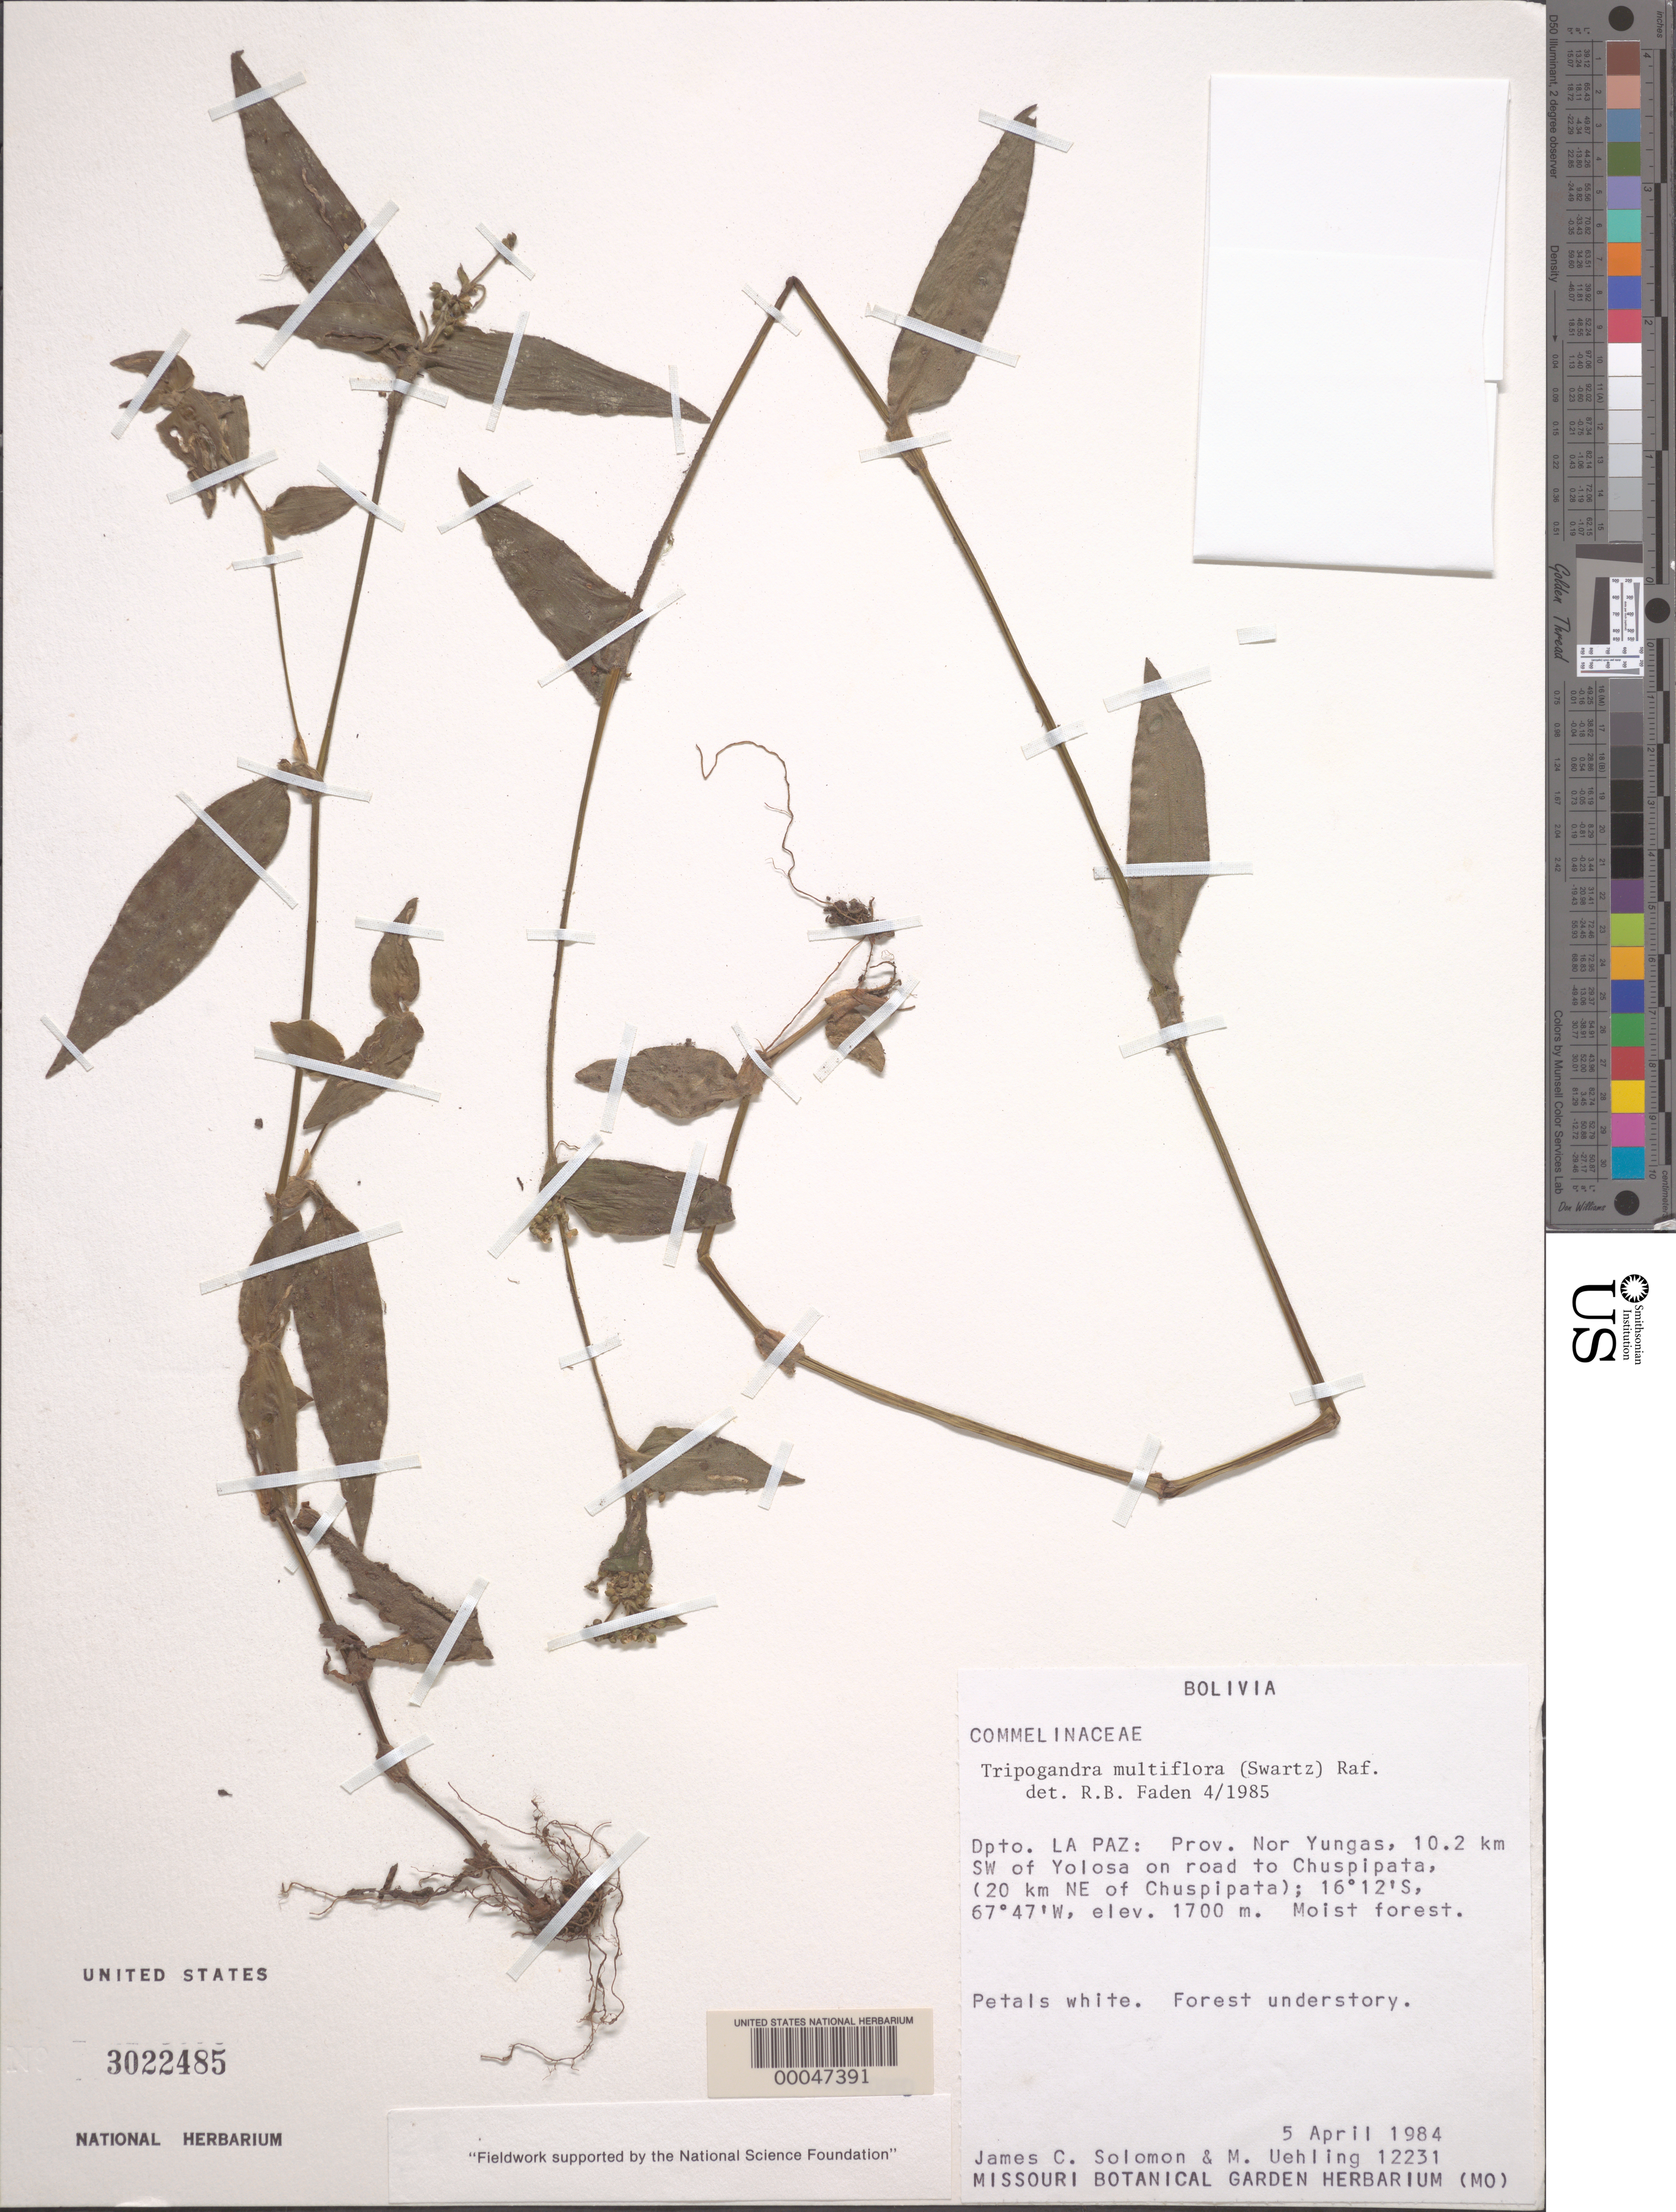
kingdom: Plantae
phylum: Tracheophyta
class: Liliopsida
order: Commelinales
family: Commelinaceae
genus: Tripogandra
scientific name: Tripogandra multiflora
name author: (Sw.) Raf.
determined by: Faden, Robert B., (US), Smithsonian Institution - National Museum of Natural History (UNITED STATES)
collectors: J. C. Solomon & M. Uehling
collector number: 12231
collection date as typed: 05 Apr 1984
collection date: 1984-04-05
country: Bolivia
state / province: La Paz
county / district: Nor Yungas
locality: SW of Yolosa, towards Chuspipata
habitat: Roadside, forest understory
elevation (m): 1700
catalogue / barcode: US 3022485